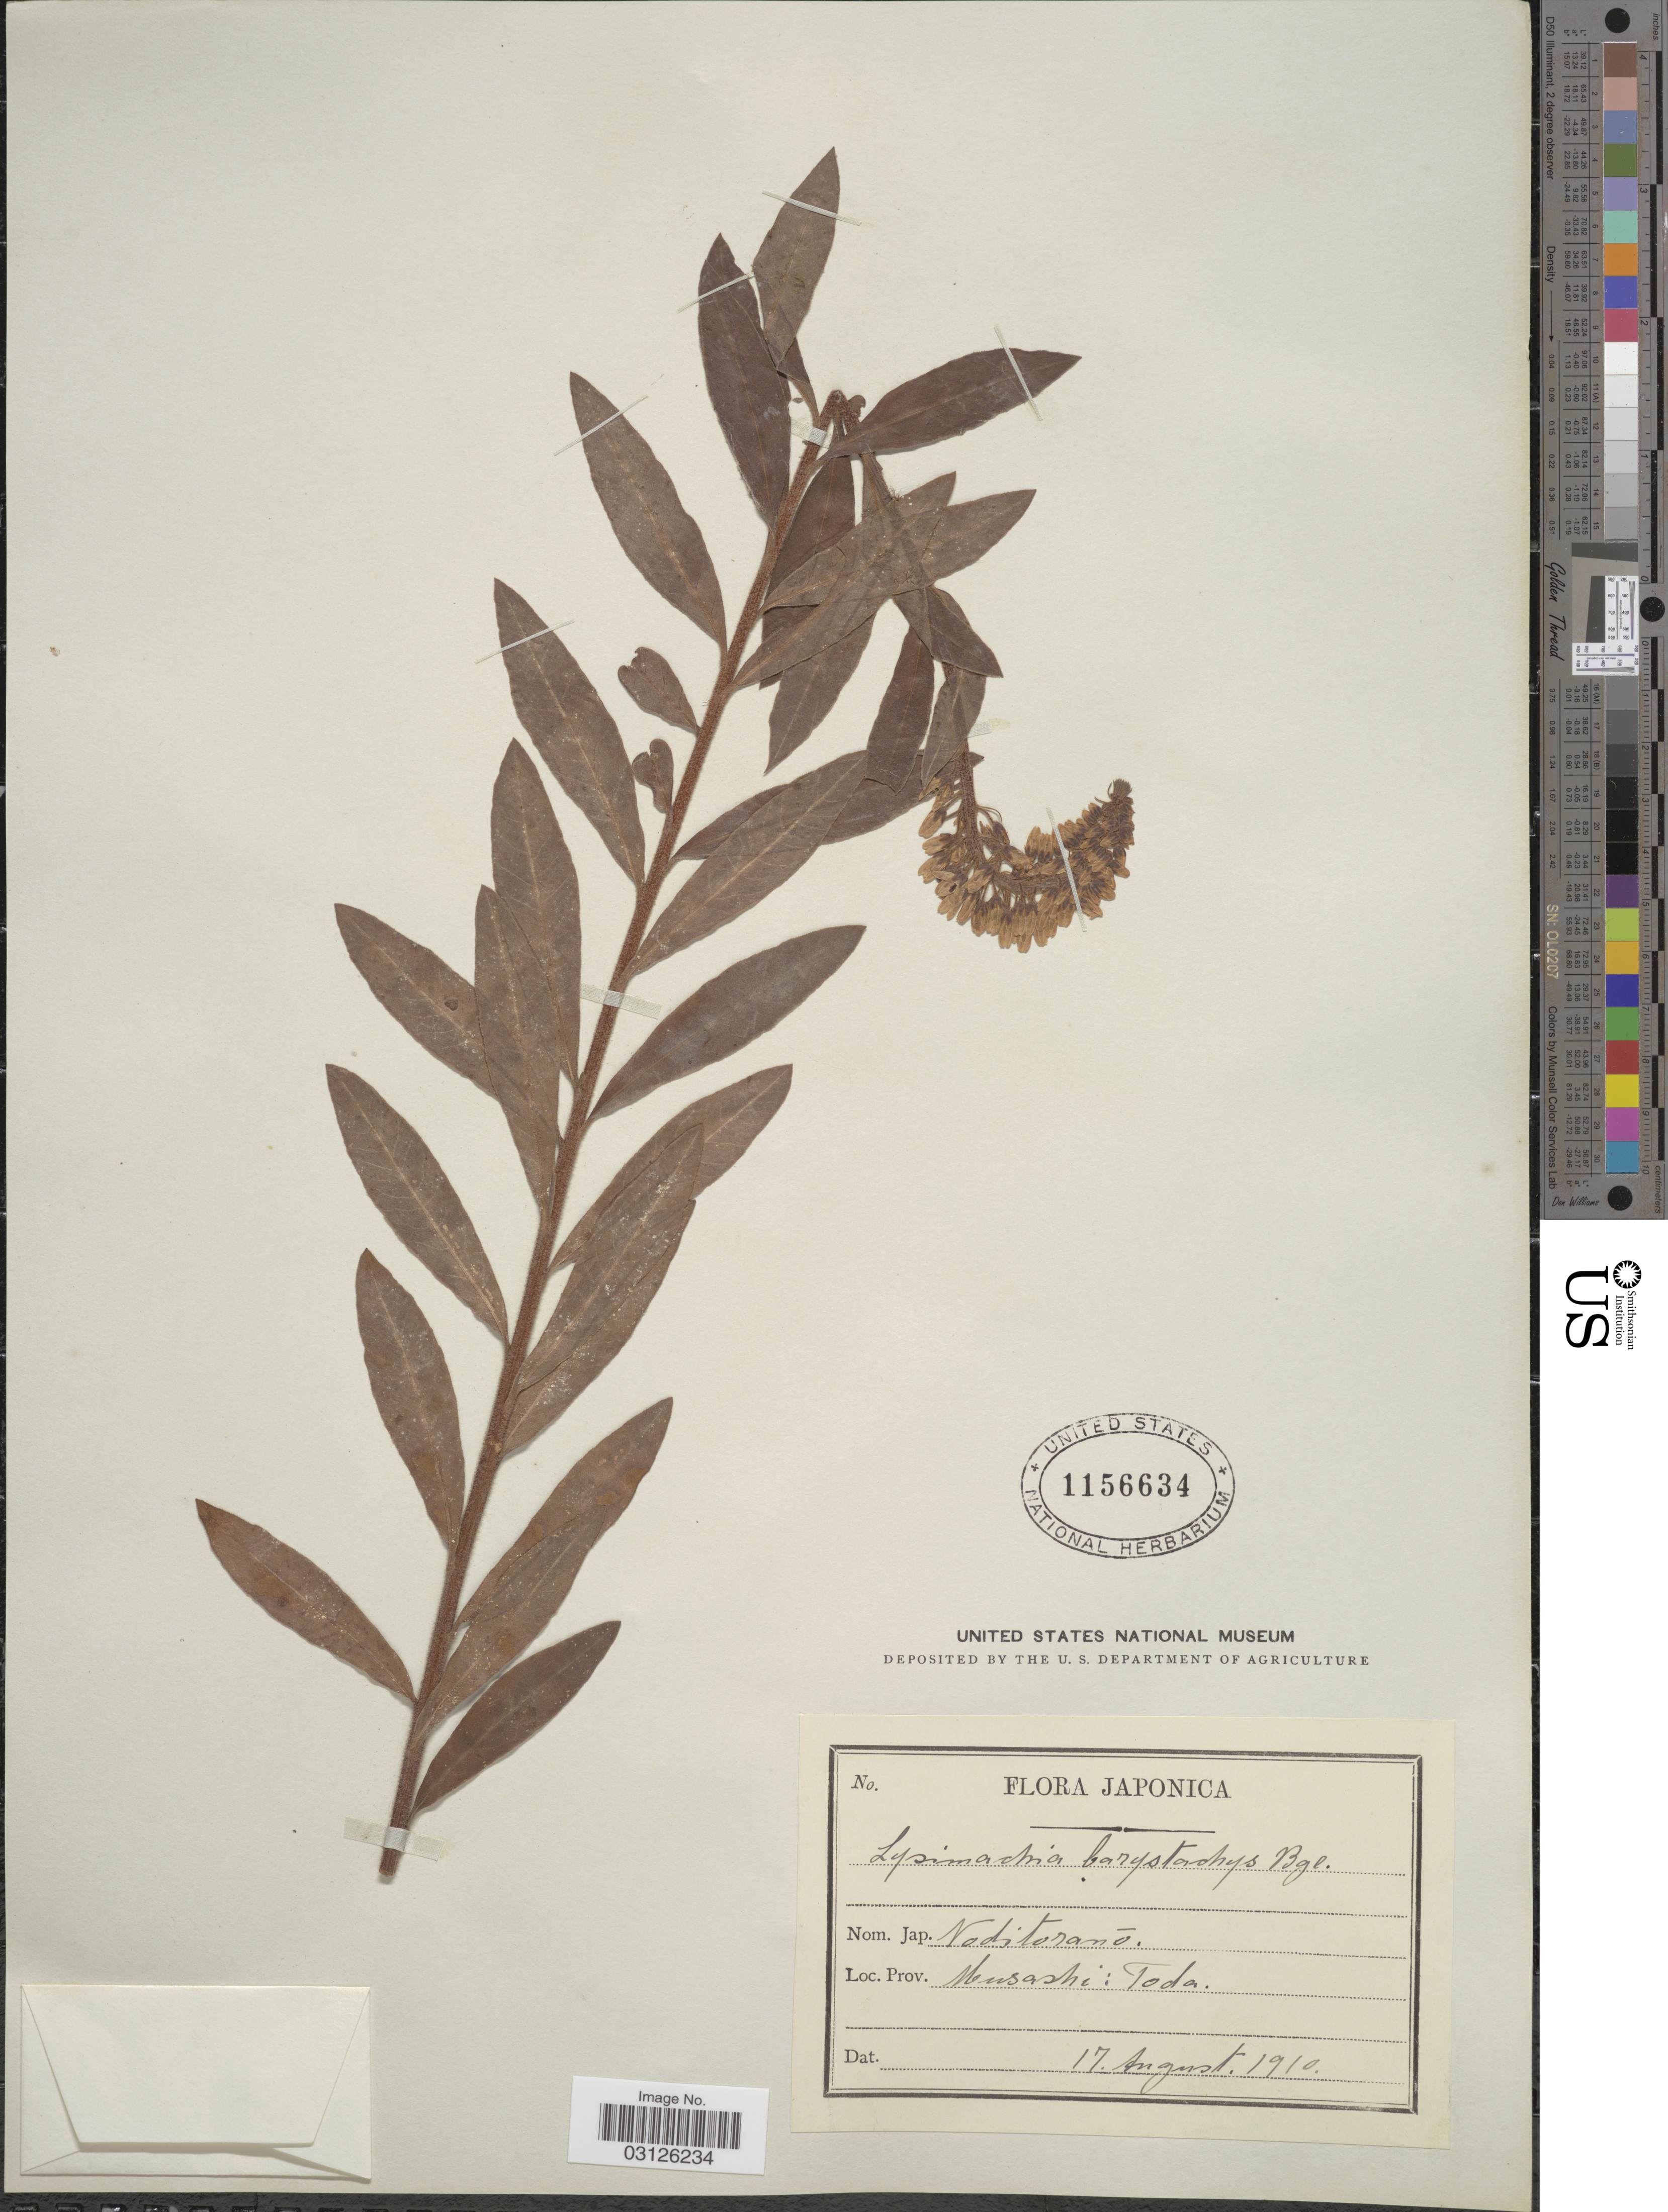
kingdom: Plantae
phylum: Tracheophyta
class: Magnoliopsida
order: Ericales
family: Primulaceae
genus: Lysimachia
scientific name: Lysimachia barystachys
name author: Bunge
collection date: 1910-08-17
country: Japan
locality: Musashi: Toda.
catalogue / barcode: US 1156634